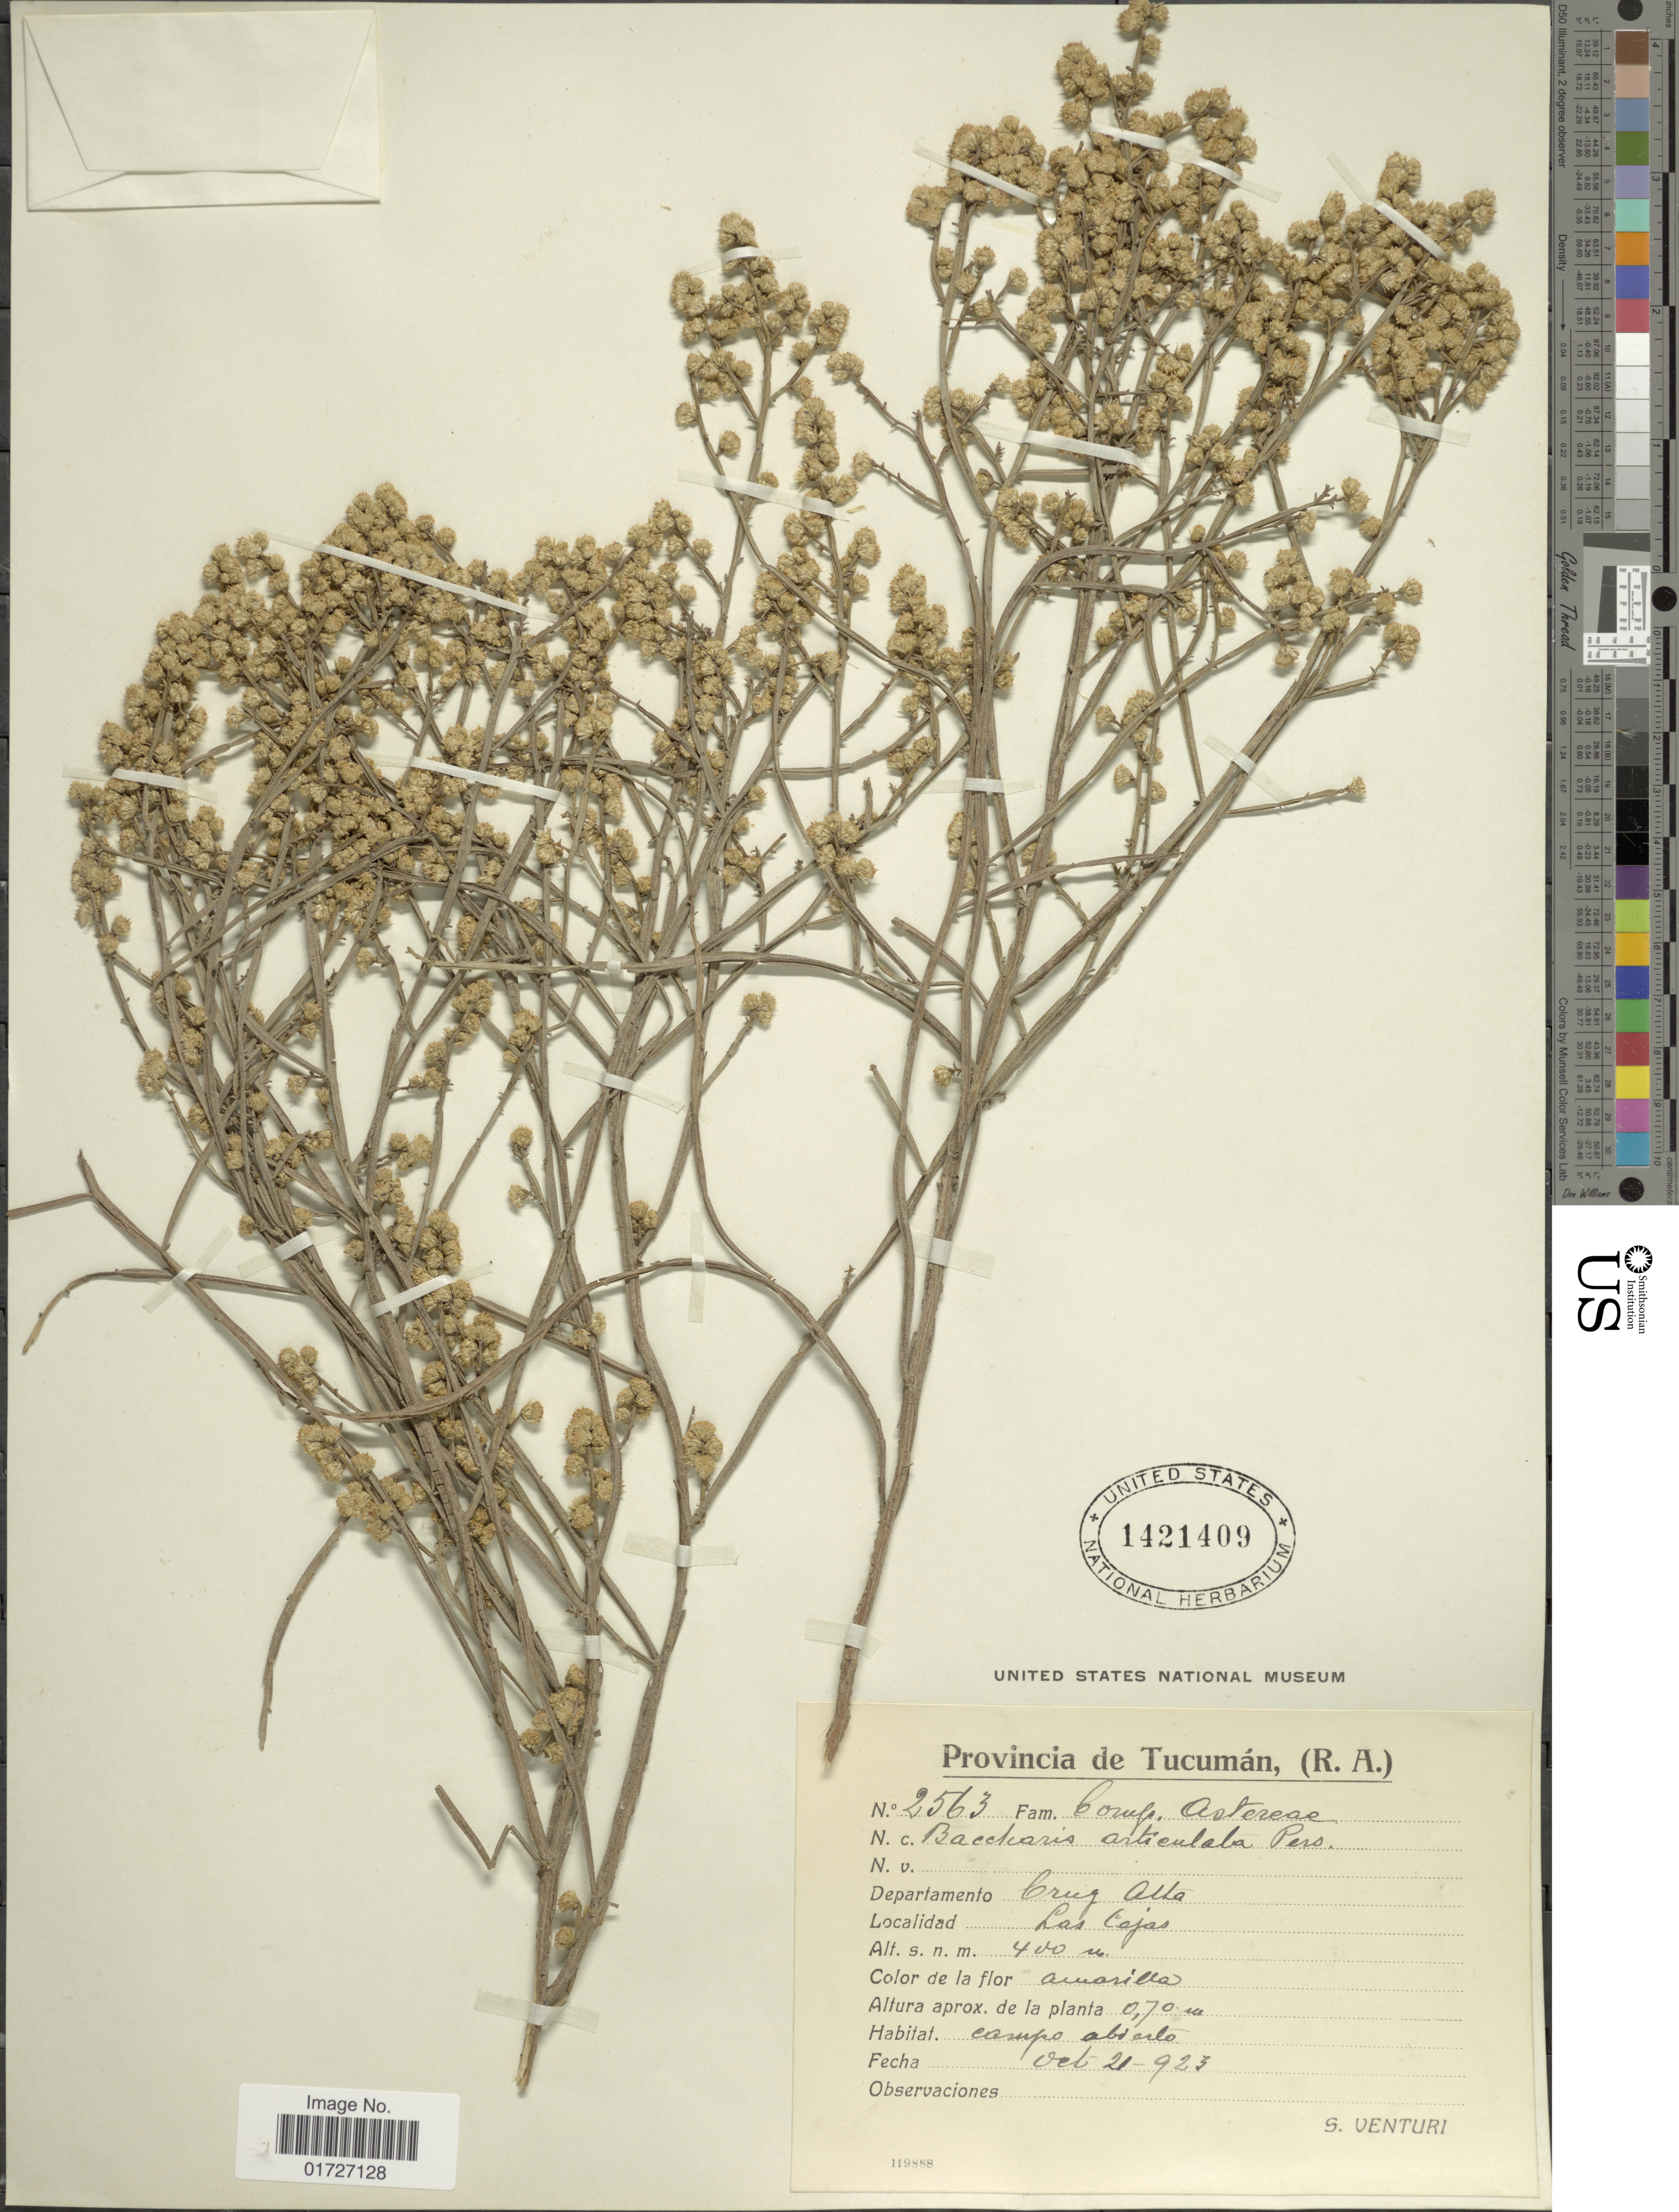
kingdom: Plantae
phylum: Tracheophyta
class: Magnoliopsida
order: Asterales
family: Asteraceae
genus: Baccharis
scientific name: Baccharis articulata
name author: (Lam.) Pers.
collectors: S. Venturi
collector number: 2563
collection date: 1923-10-21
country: Argentina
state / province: Tucuman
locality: Departamento Cruz Alta, Las Cajas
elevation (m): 400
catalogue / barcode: US 1421409